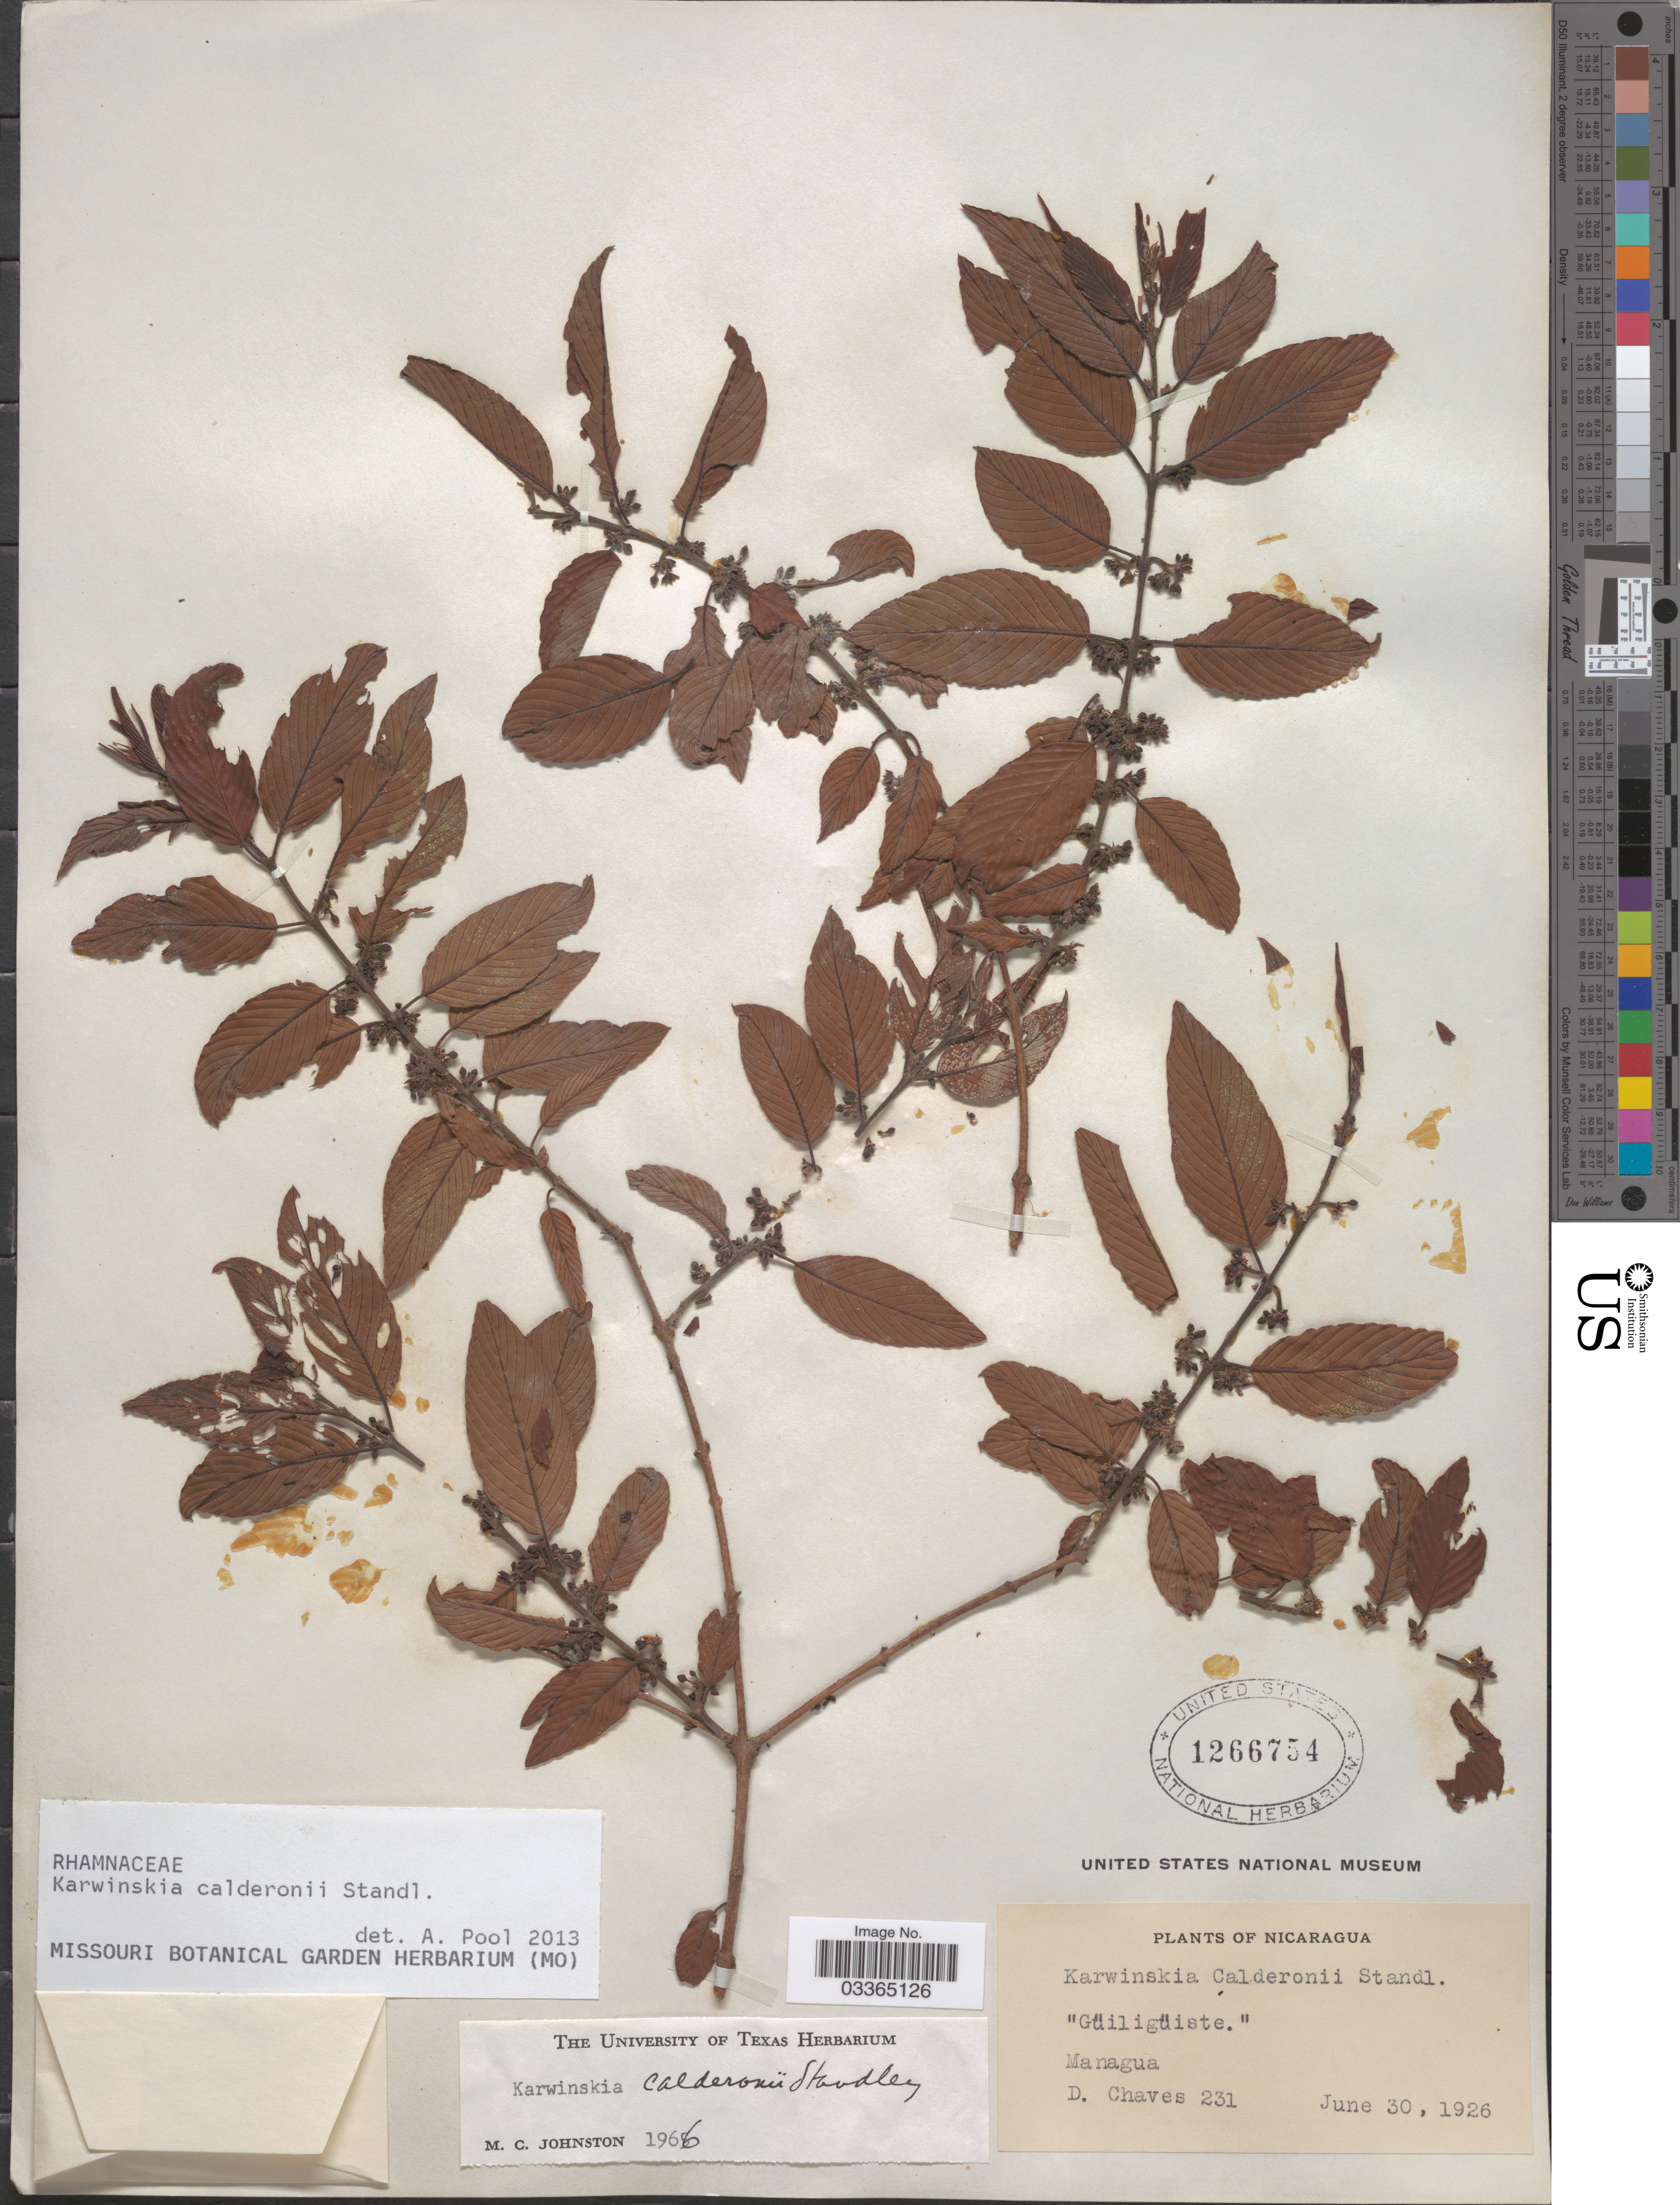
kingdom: Plantae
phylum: Tracheophyta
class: Magnoliopsida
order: Rosales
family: Rhamnaceae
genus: Karwinskia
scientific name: Karwinskia calderonii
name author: Standl.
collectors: D. Chaves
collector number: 231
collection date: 1926-06-30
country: Nicaragua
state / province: Managua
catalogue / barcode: US 1266754